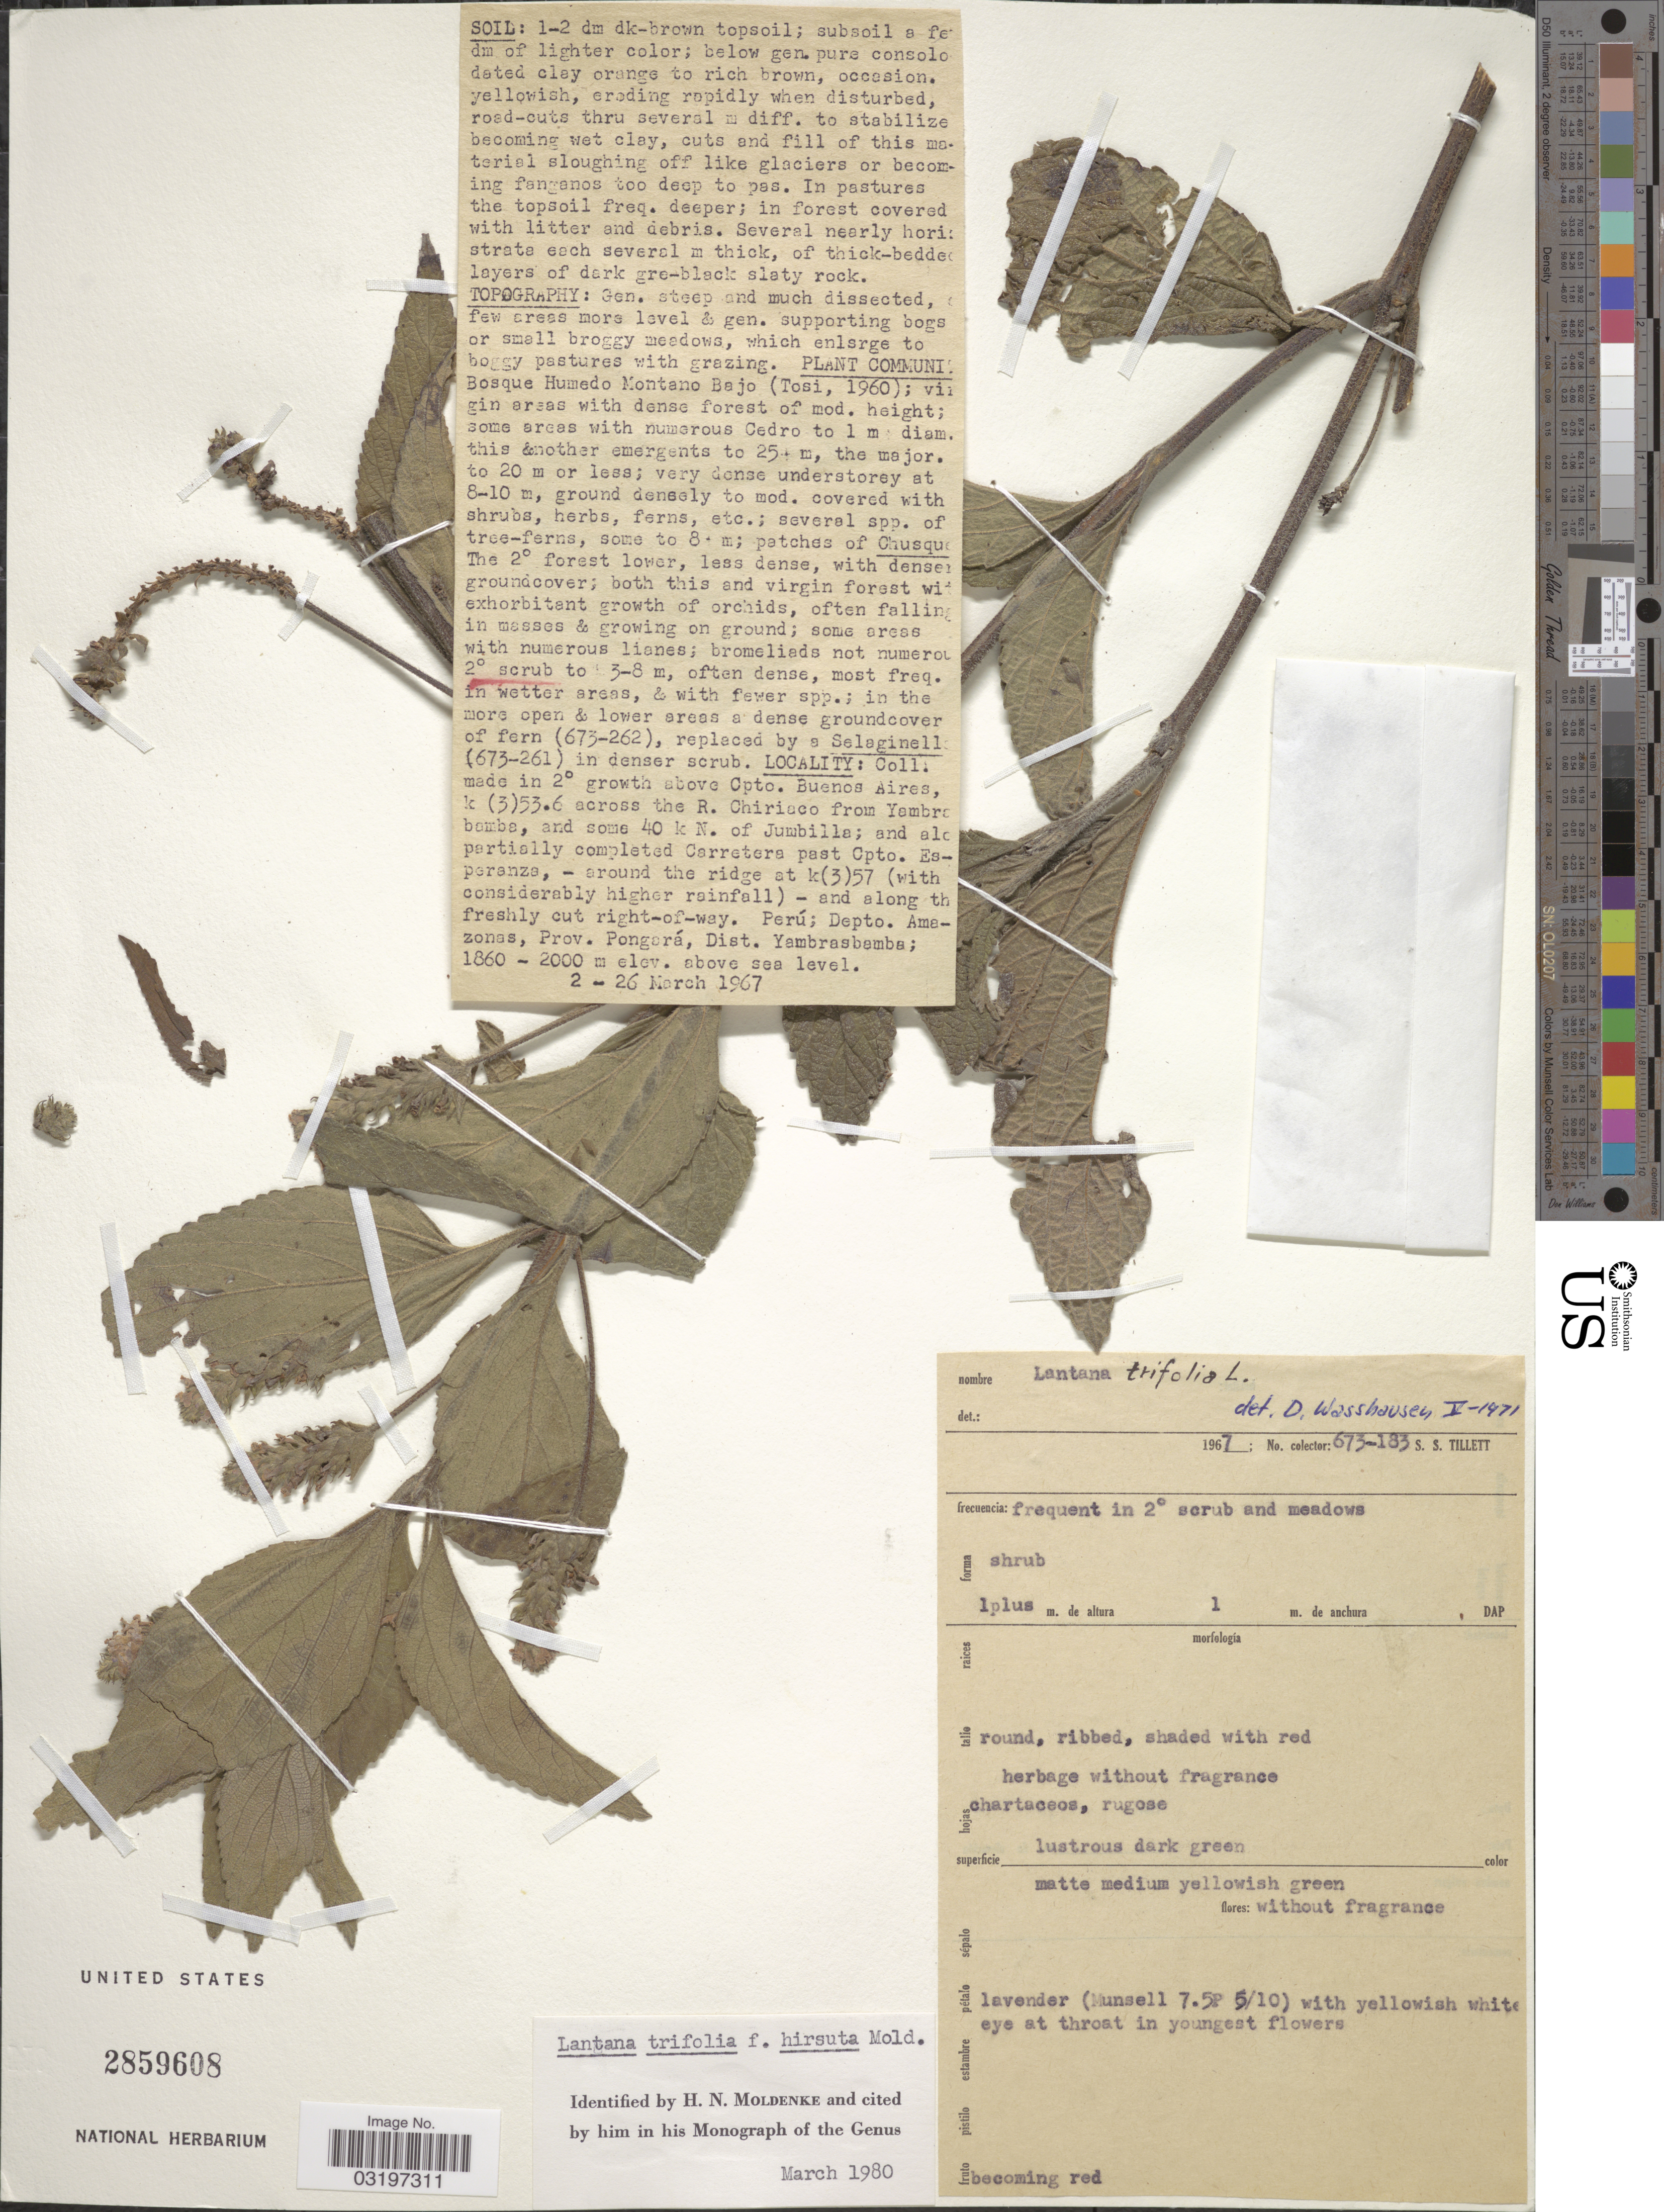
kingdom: Plantae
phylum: Tracheophyta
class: Magnoliopsida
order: Lamiales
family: Verbenaceae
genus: Lantana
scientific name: Lantana trifolia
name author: L.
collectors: S. S. Tillett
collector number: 673-183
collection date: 1967-03-02/1967-03-26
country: Peru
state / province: Amazonas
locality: Depto. Amazonas. Prov. Pongará. Dist. Yambrasbamba.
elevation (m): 1860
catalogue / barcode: US 2859608